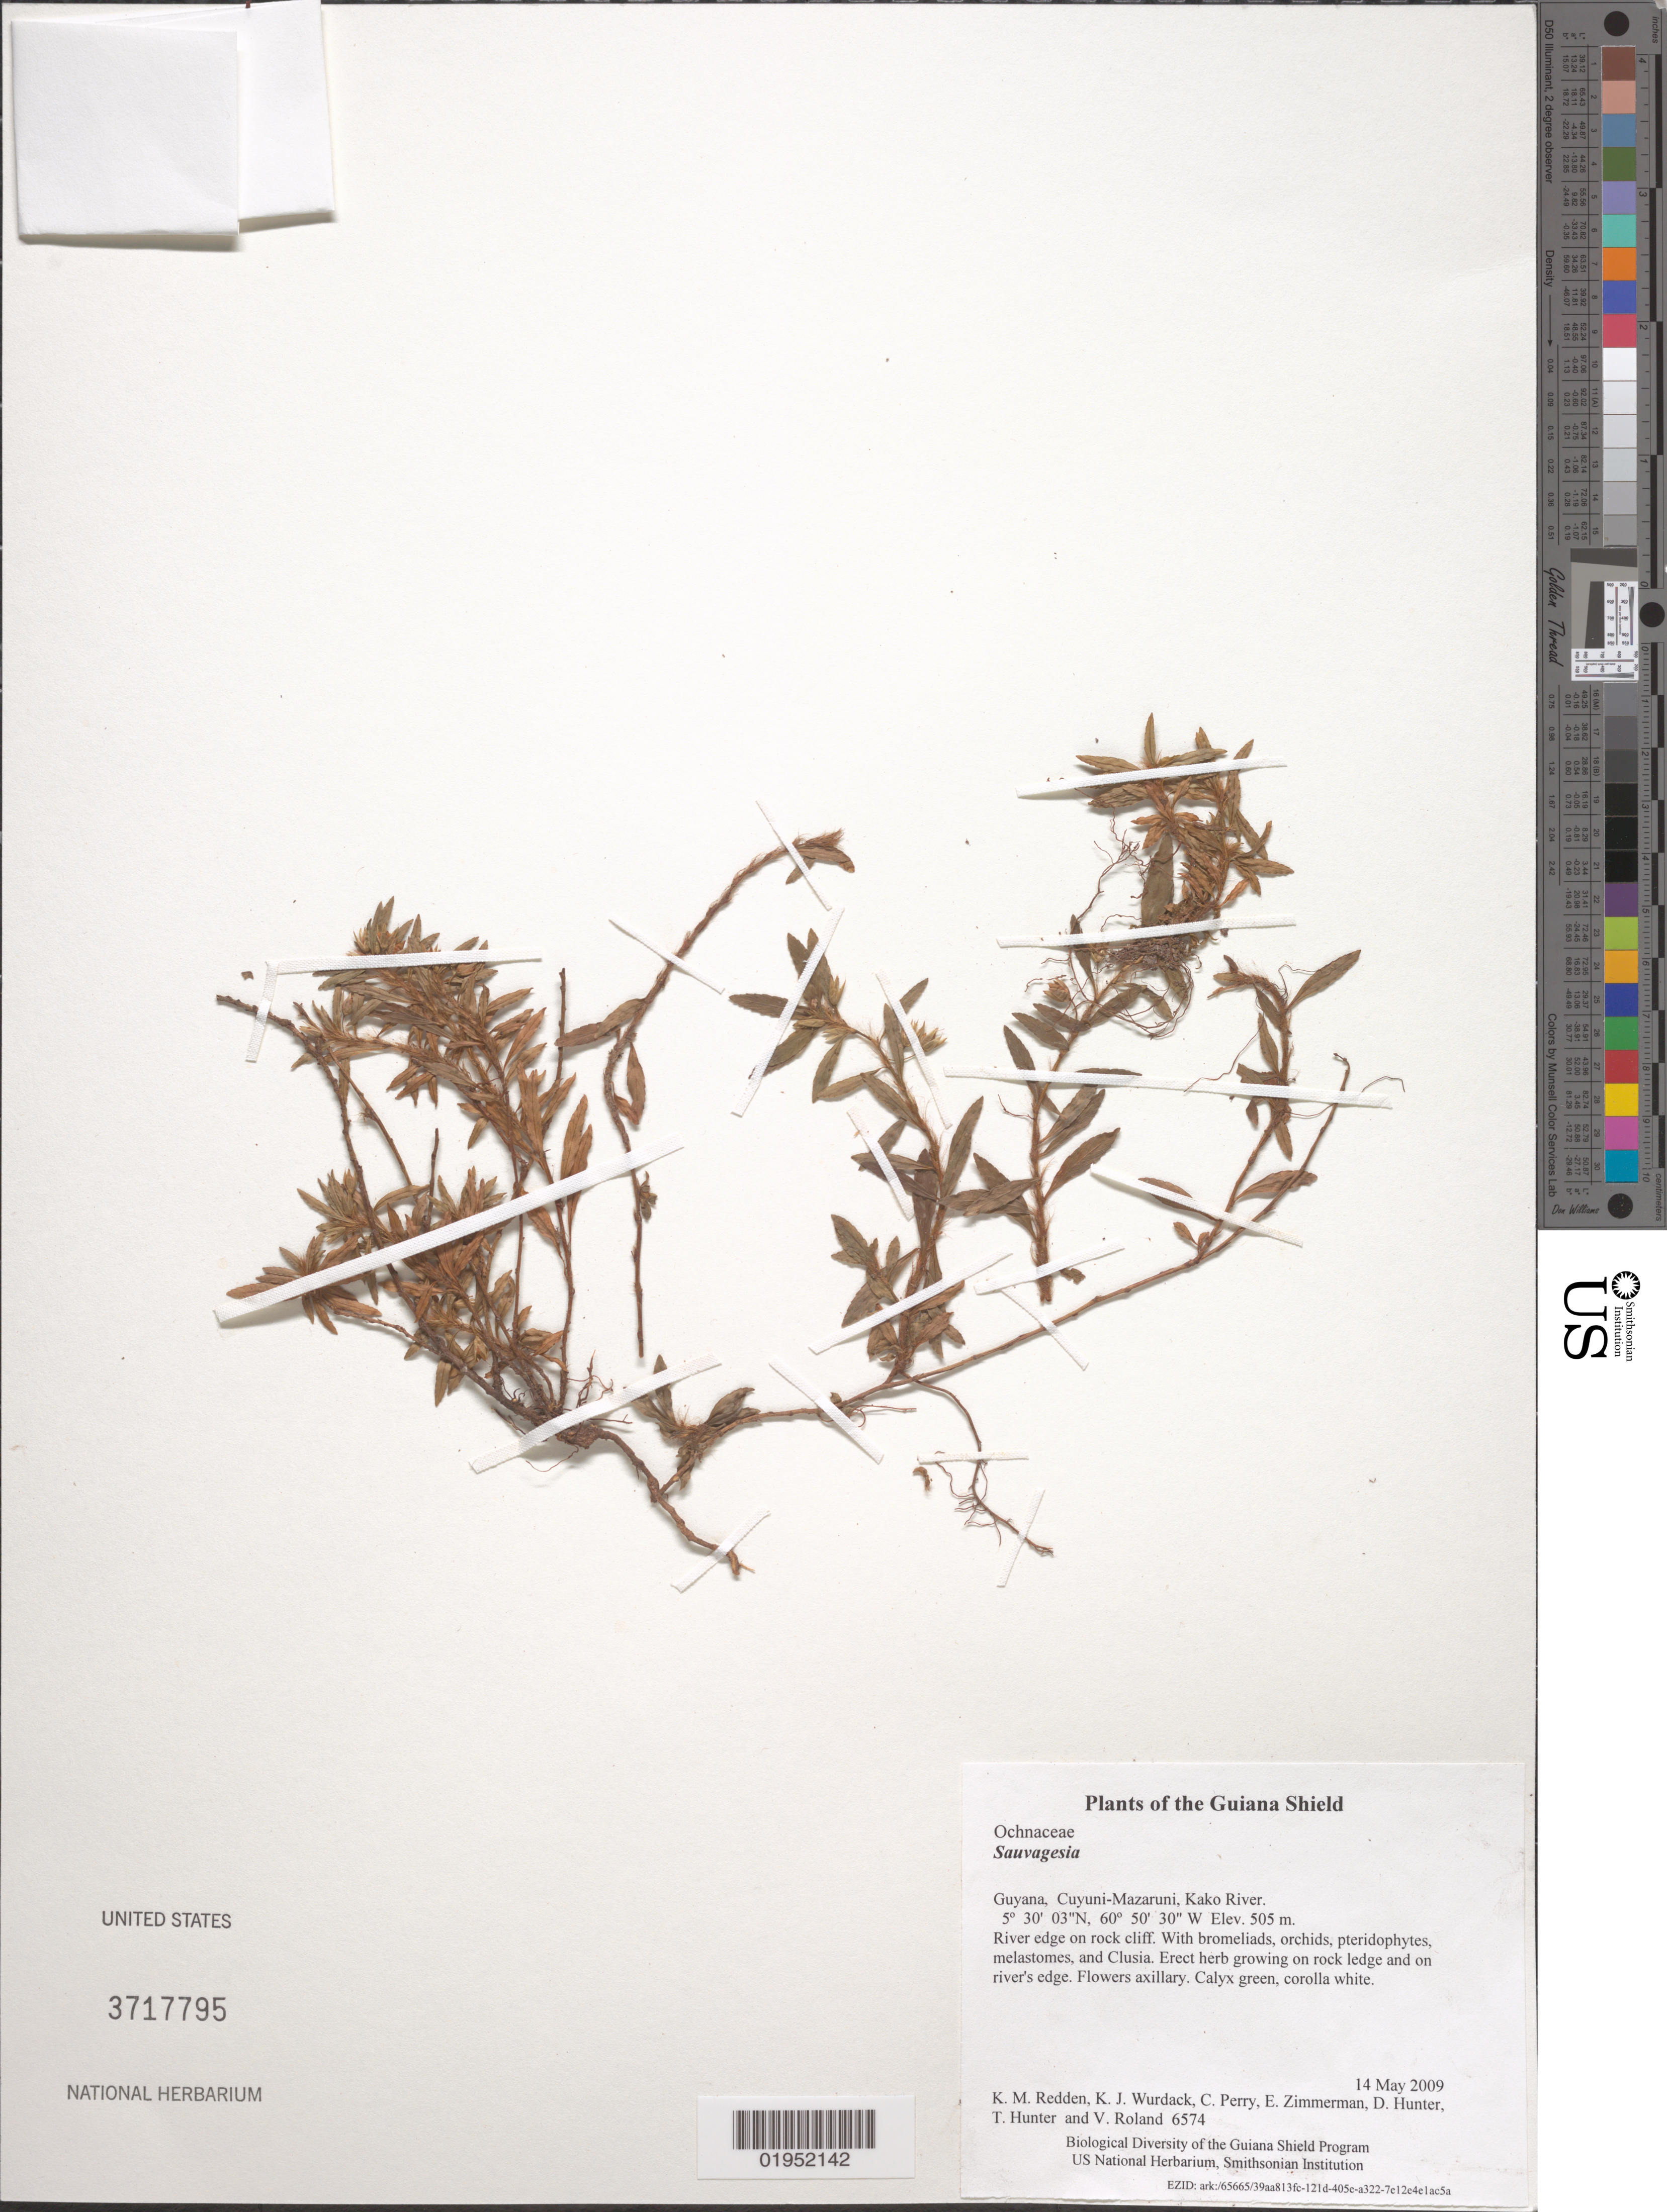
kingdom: Plantae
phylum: Tracheophyta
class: Magnoliopsida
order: Malpighiales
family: Ochnaceae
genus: Sauvagesia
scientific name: Sauvagesia sp.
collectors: K. M. Redden, K. Wurdack, C. Perry, E. Zimmerman, D. Hunter, T. Hunter & V. Roland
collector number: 6574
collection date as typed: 14 May 2009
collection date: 2009-05-14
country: Guyana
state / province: Cuyuni-Mazaruni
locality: Kako River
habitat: River edge on rock cliff. With bromeliads, orchids, pteridophytes, melastomes, and Clusia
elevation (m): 505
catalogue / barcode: US 3717795